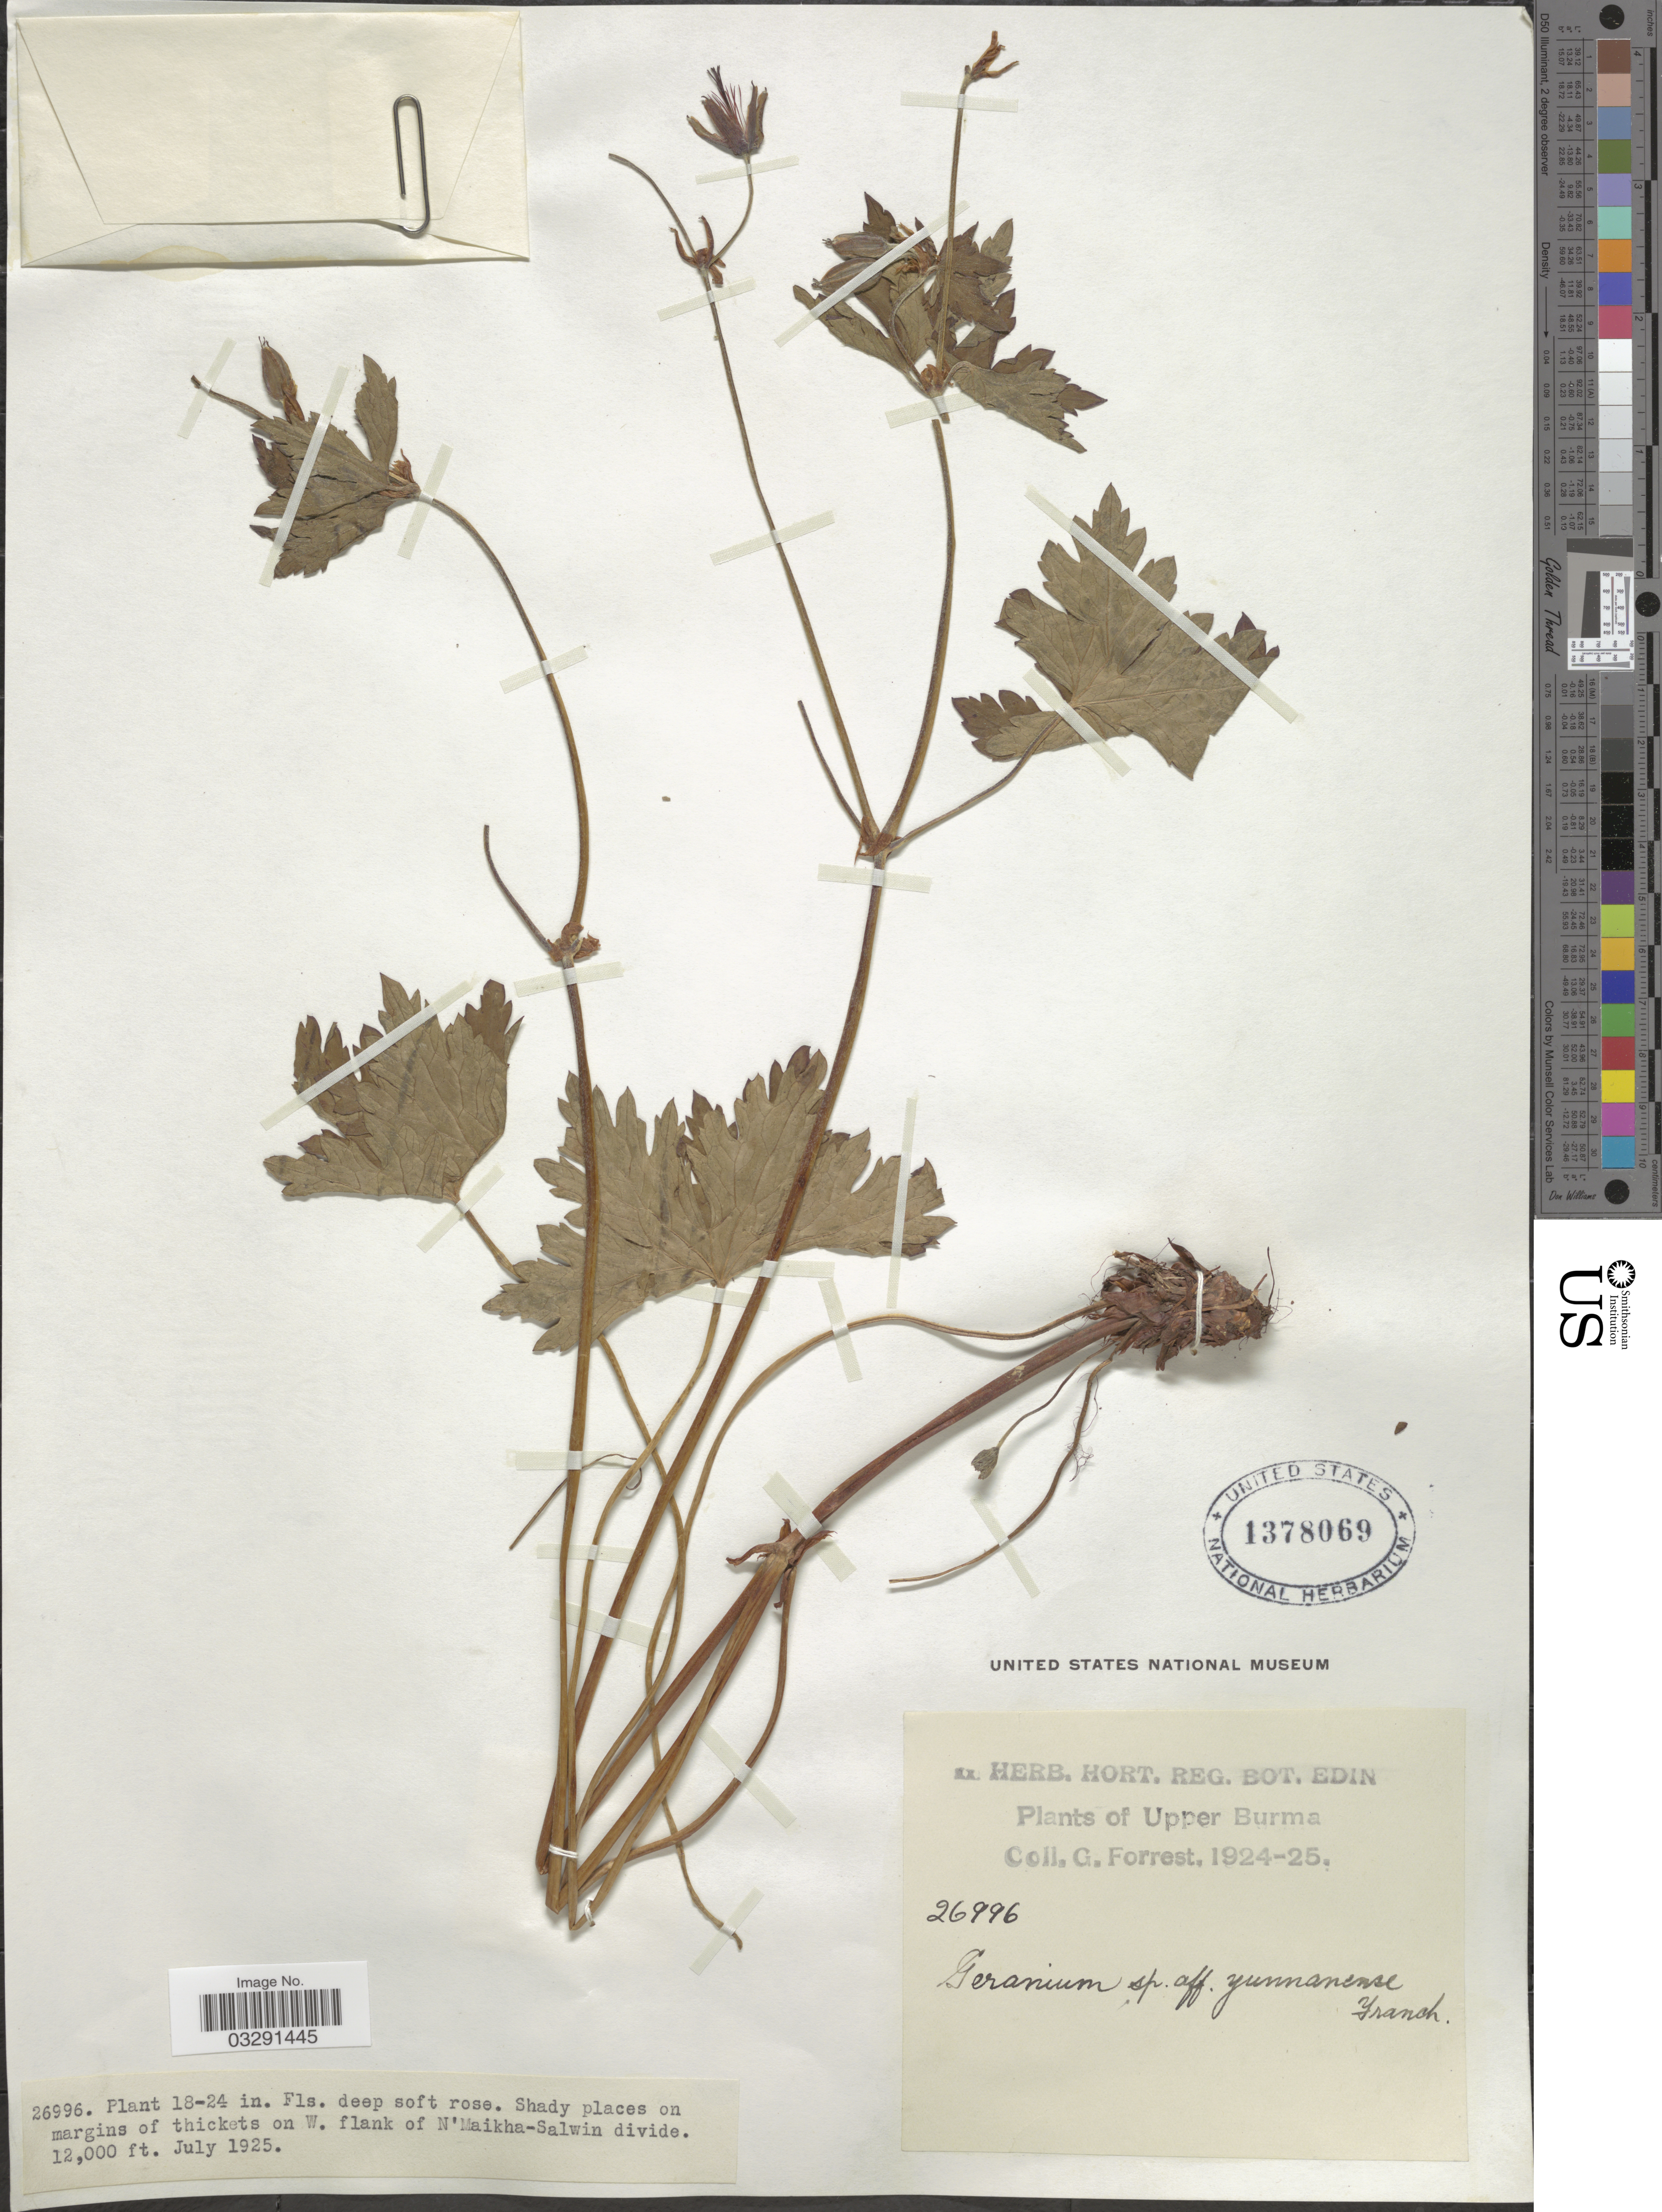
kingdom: Plantae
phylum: Tracheophyta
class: Magnoliopsida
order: Geraniales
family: Geraniaceae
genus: Geranium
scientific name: Geranium yunnanense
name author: Franch.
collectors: G. Forrest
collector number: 26996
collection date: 1925-07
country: Myanmar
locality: Upper Burma. On W. flank of N'Maikha-Salwin divide.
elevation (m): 3658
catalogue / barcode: US 1378069